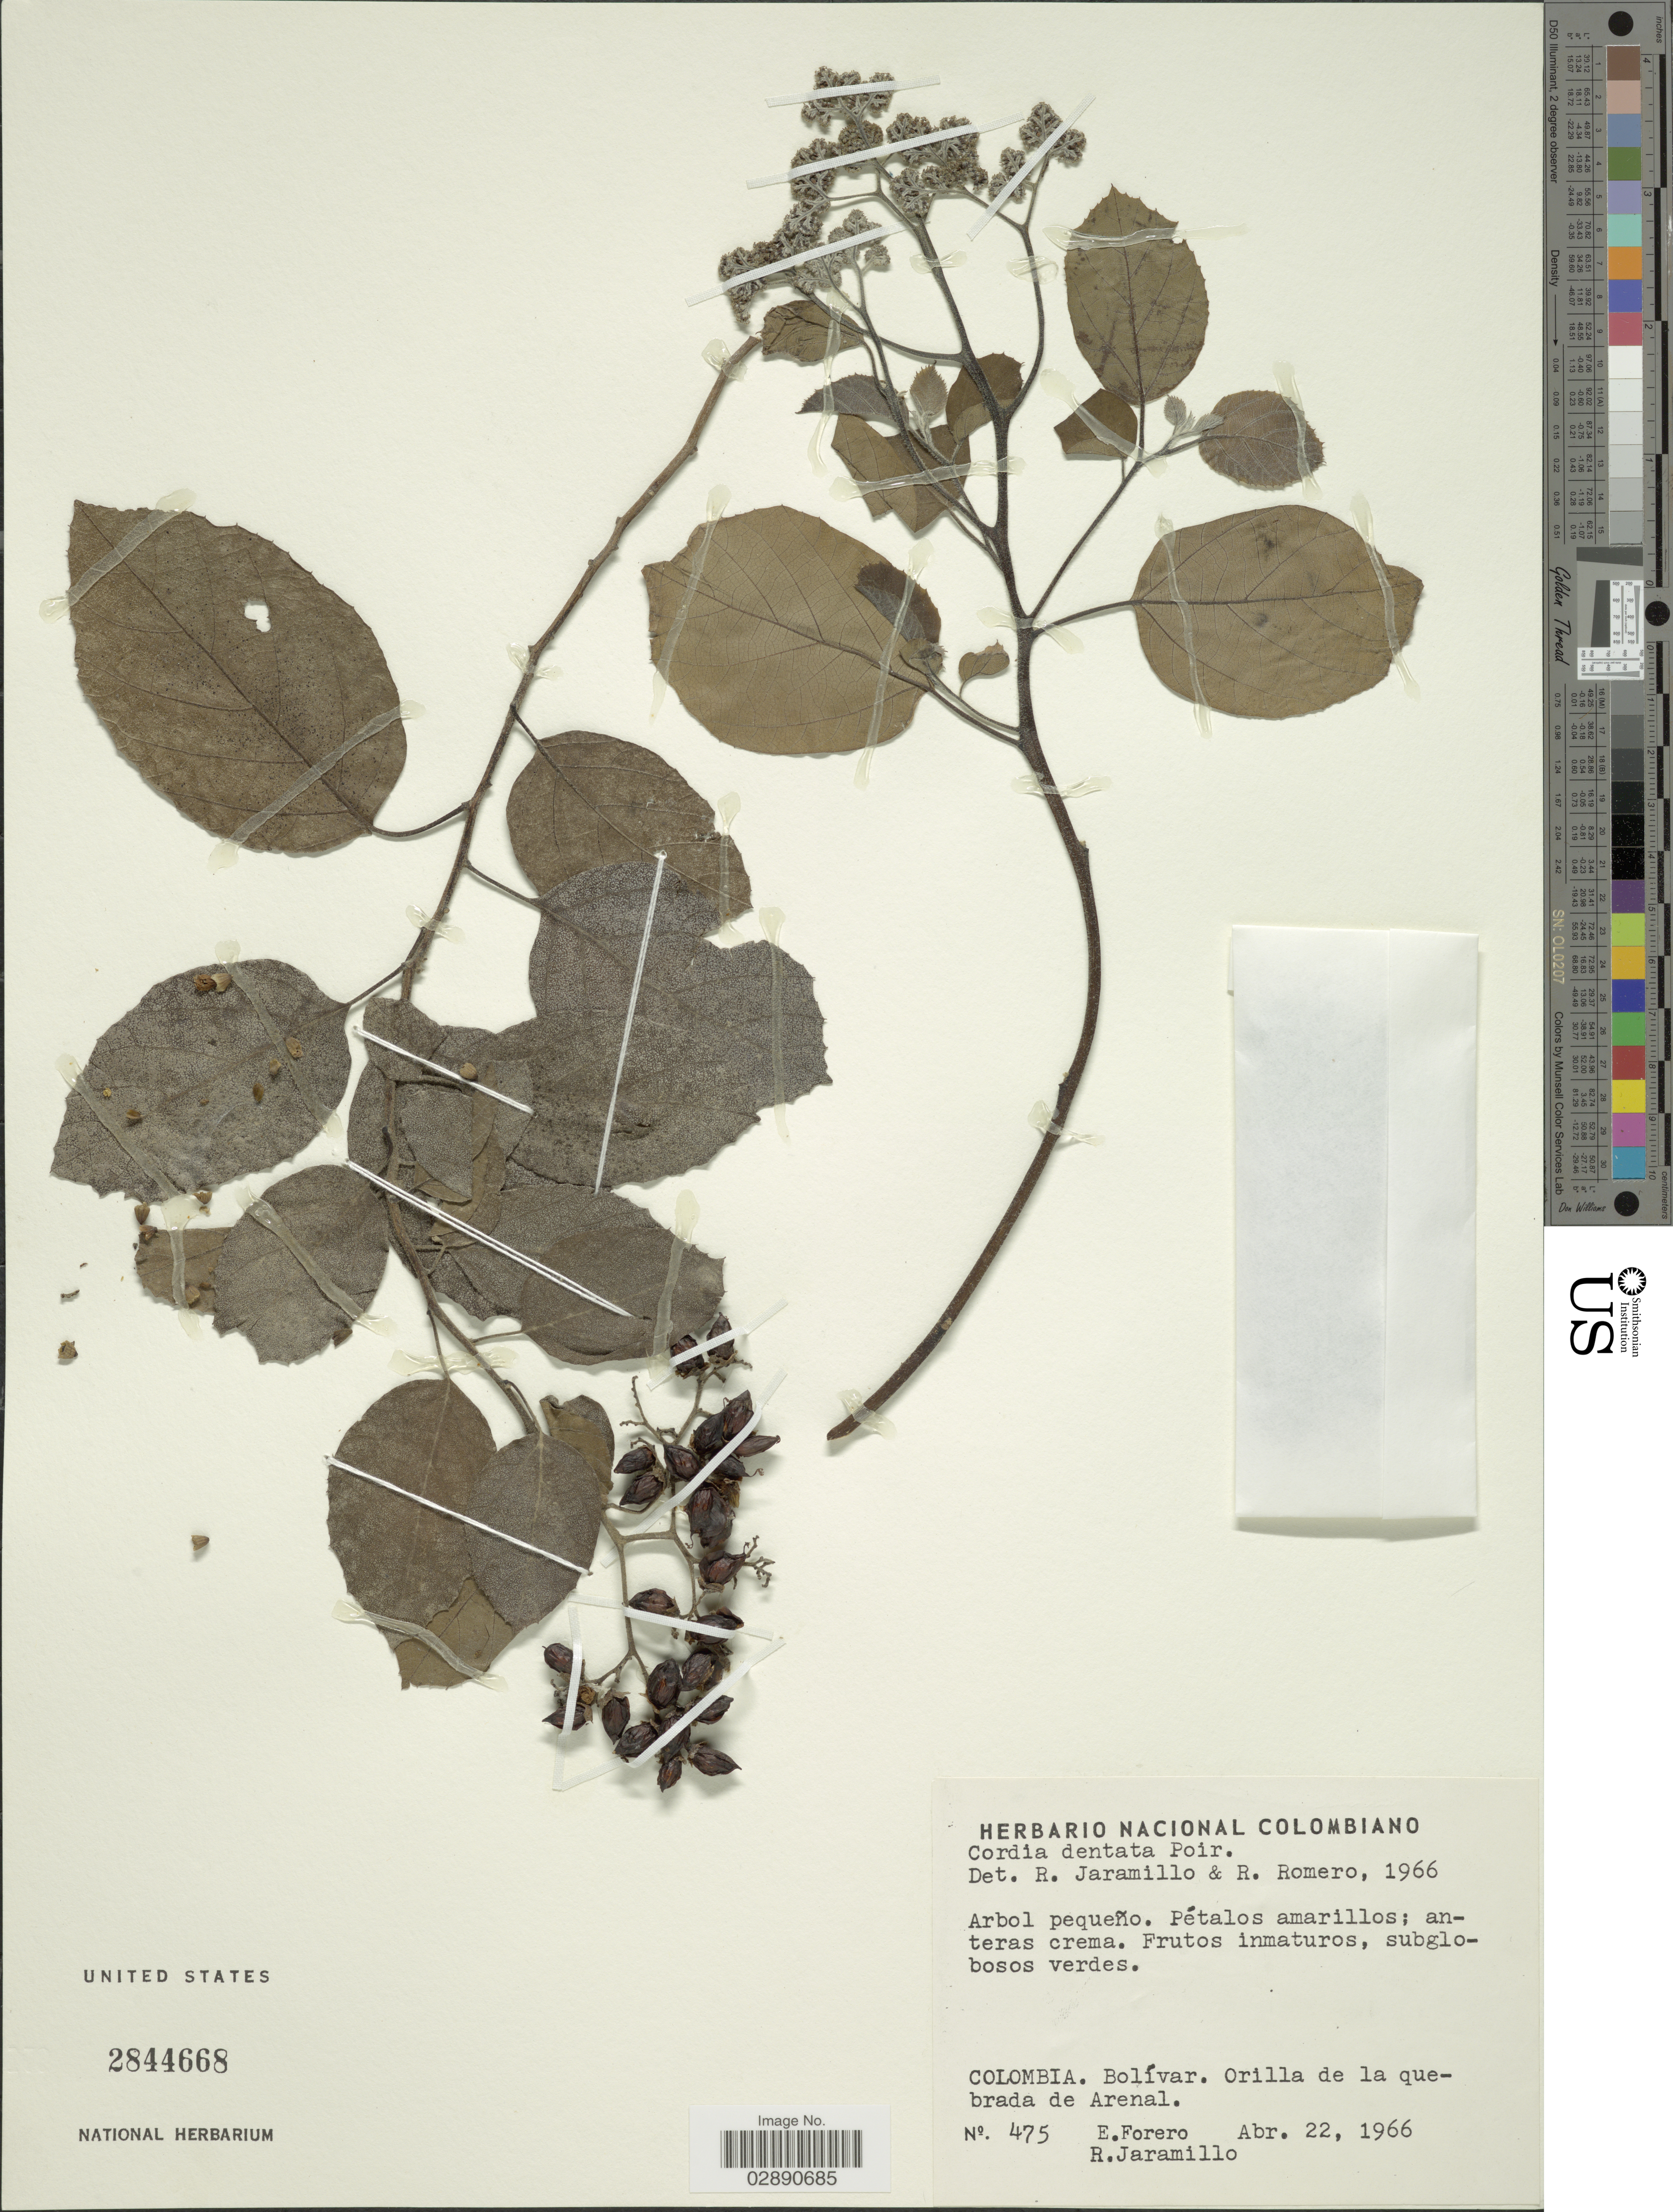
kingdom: Plantae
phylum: Tracheophyta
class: Magnoliopsida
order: Boraginales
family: Cordiaceae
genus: Cordia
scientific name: Cordia dentata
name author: Poir.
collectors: E. Forero & R. Jaramillo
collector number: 475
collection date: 1966-04-22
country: Colombia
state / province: Bolívar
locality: Orilla de la quebrada de Arenal.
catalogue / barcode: US 2844668